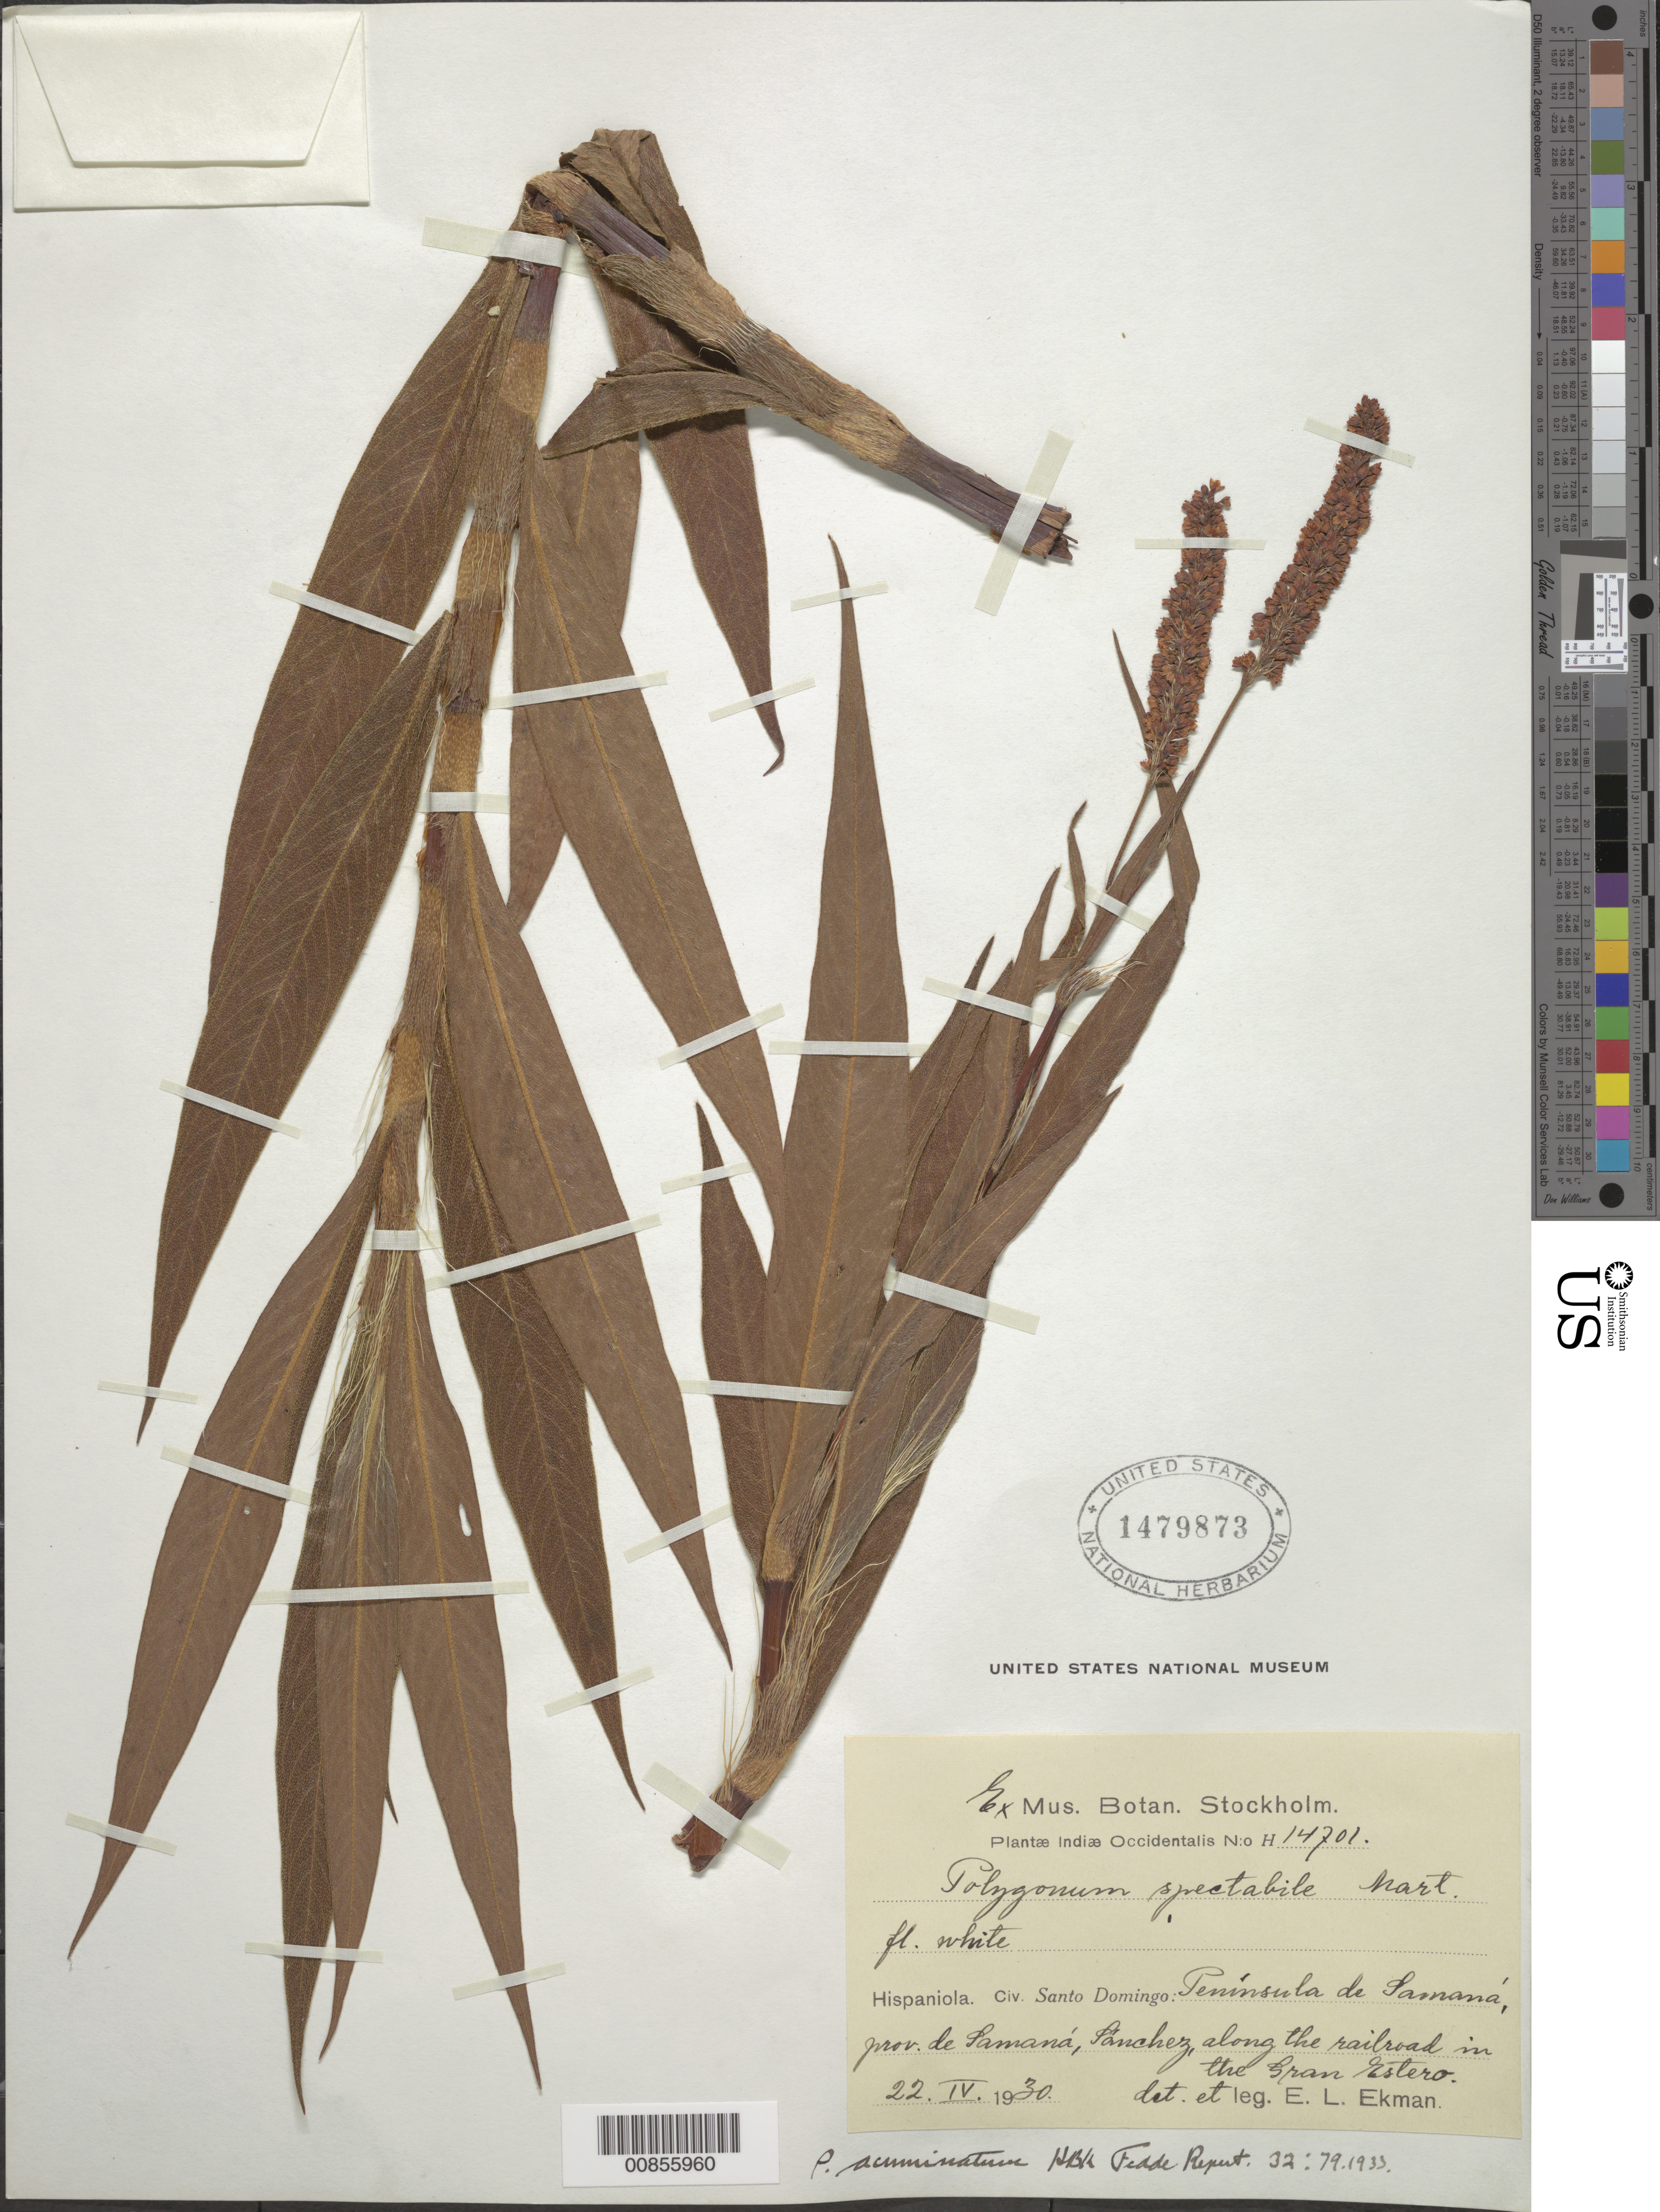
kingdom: Plantae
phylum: Tracheophyta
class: Magnoliopsida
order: Caryophyllales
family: Polygonaceae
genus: Polygonum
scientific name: Polygonum acuminatum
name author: Kunth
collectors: E. L. Ekman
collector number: H 14701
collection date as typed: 22 Apr 1930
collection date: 1930-04-22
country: Dominican Republic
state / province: Samana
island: Hispaniola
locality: Península de Samaná, Sánchez, along the rail in the Gran Estero.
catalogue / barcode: US 1479873